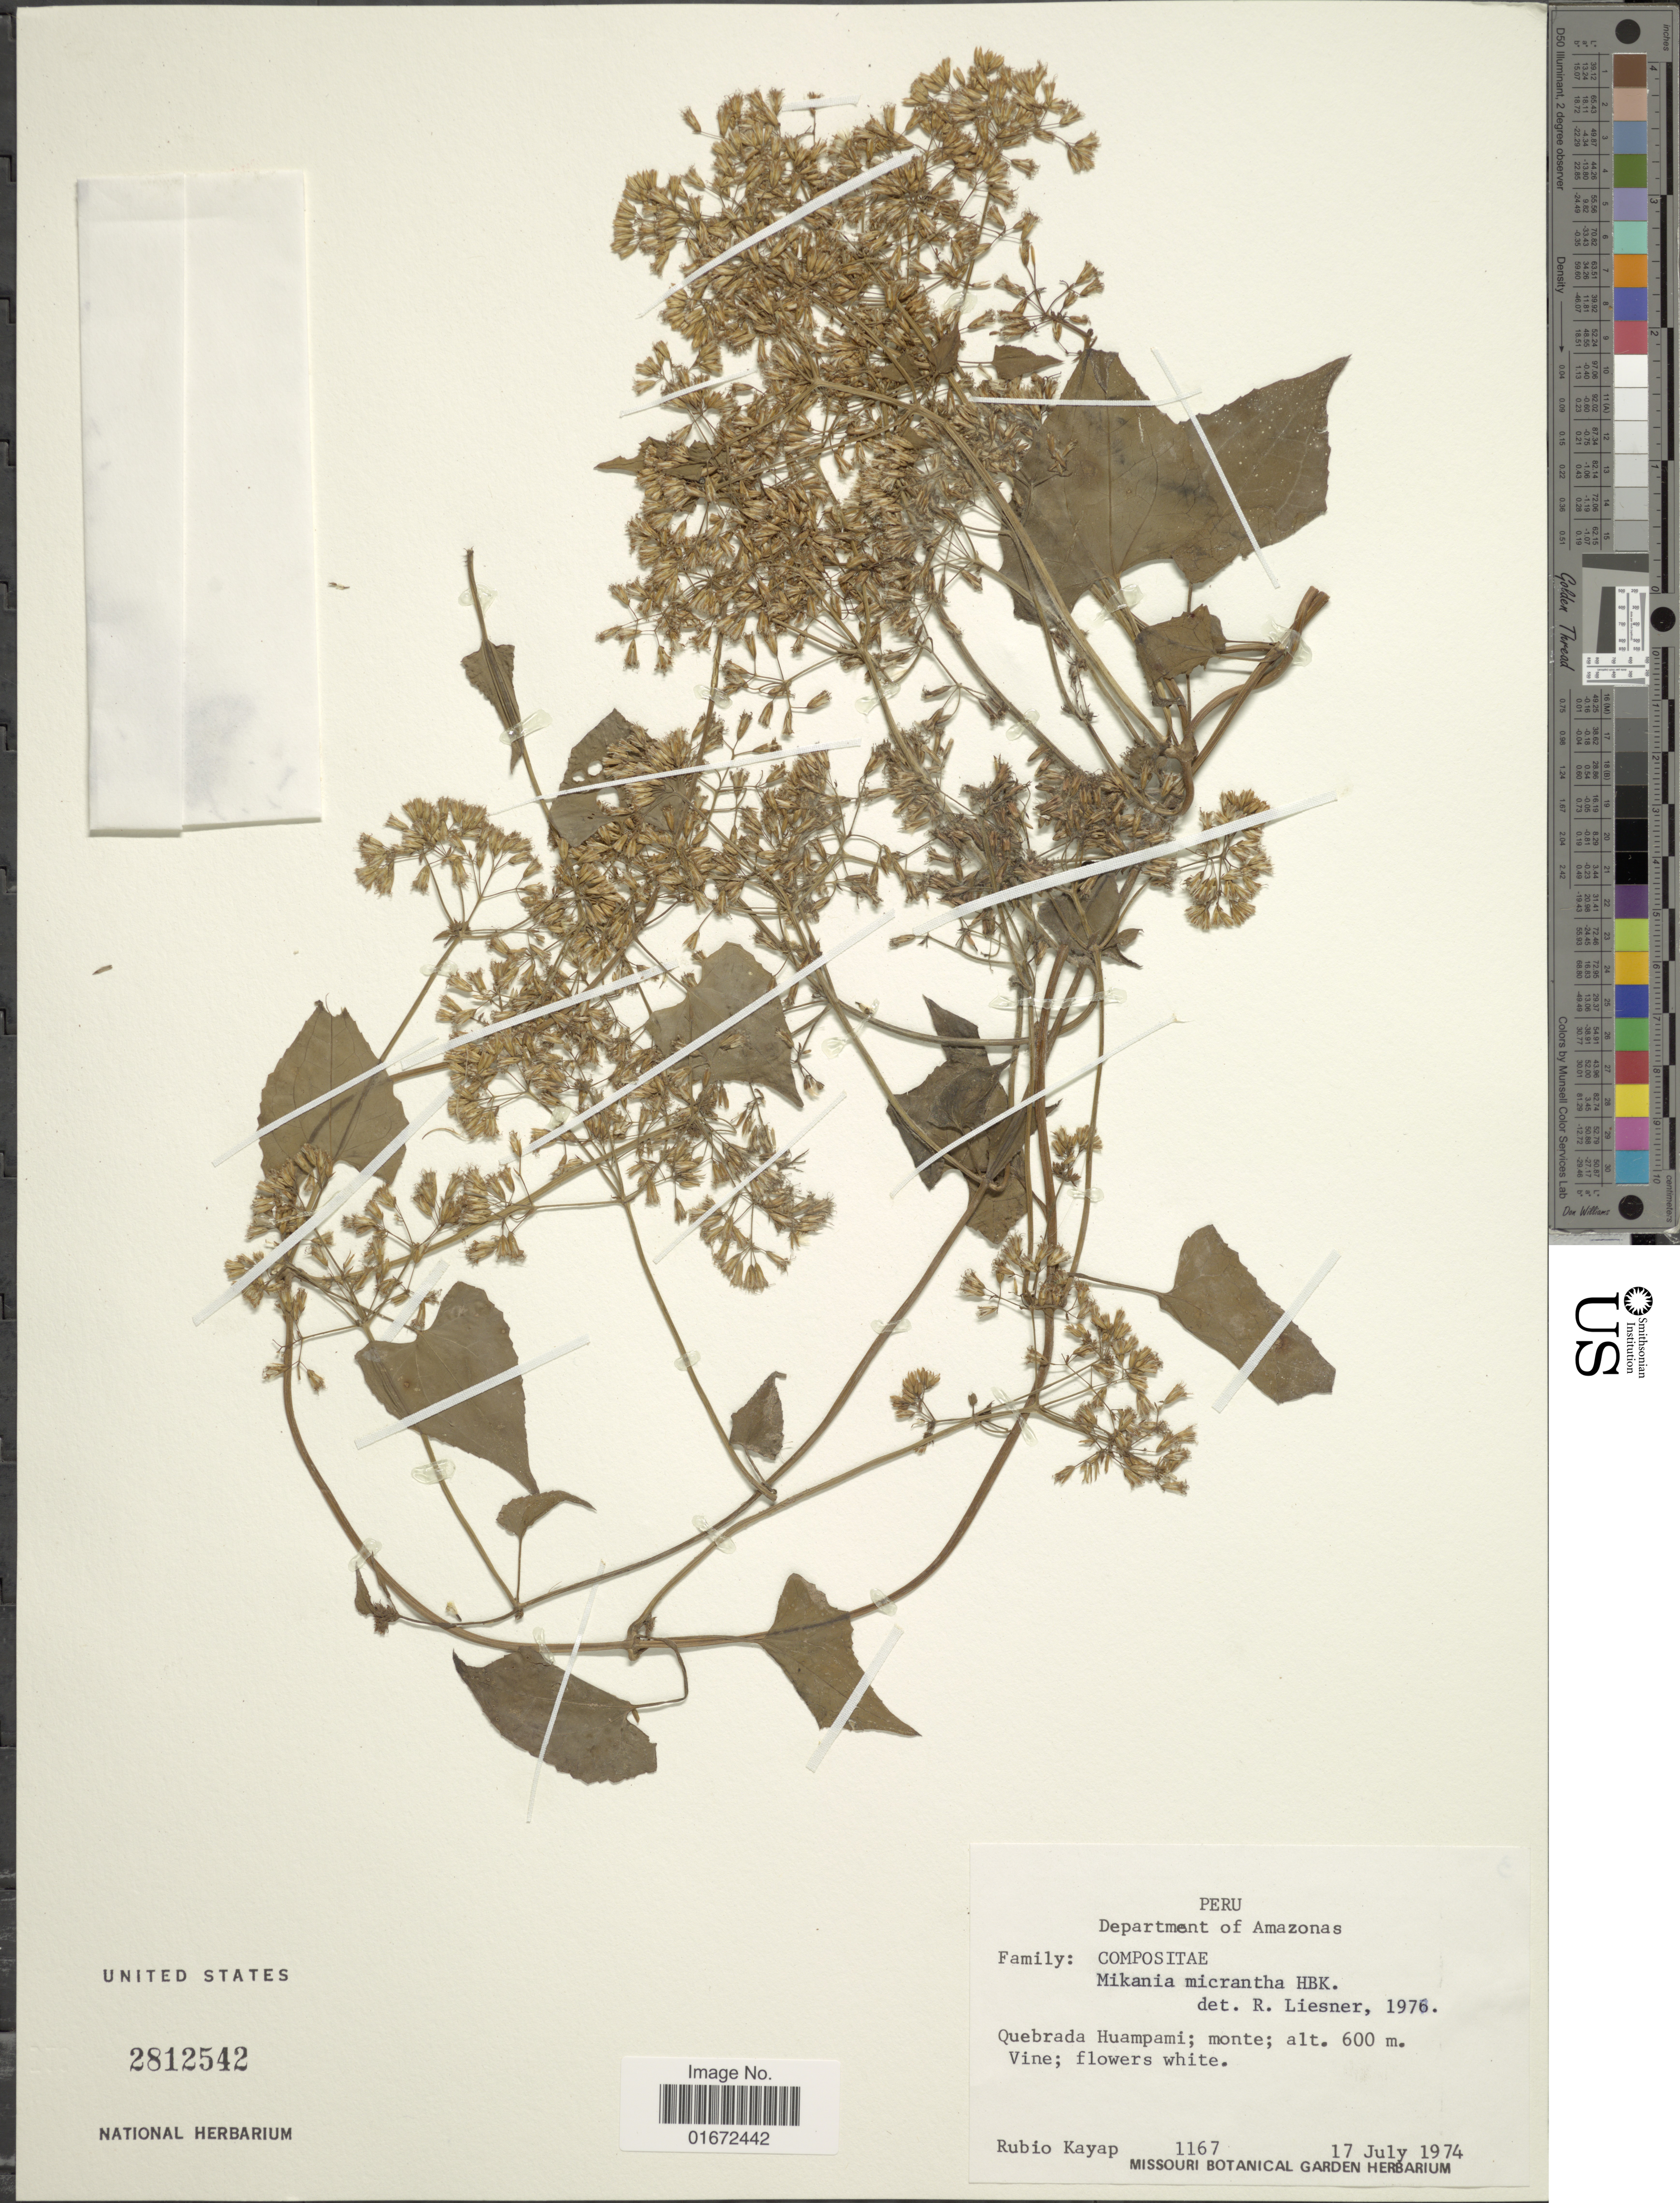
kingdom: Plantae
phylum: Tracheophyta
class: Magnoliopsida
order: Asterales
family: Asteraceae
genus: Mikania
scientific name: Mikania micrantha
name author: Kunth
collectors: R. Kayap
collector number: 1167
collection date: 1974-07-17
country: Peru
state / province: Amazonas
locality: Department of Amazonas. Quebrada Huampami; monte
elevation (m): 600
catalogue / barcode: US 2812542